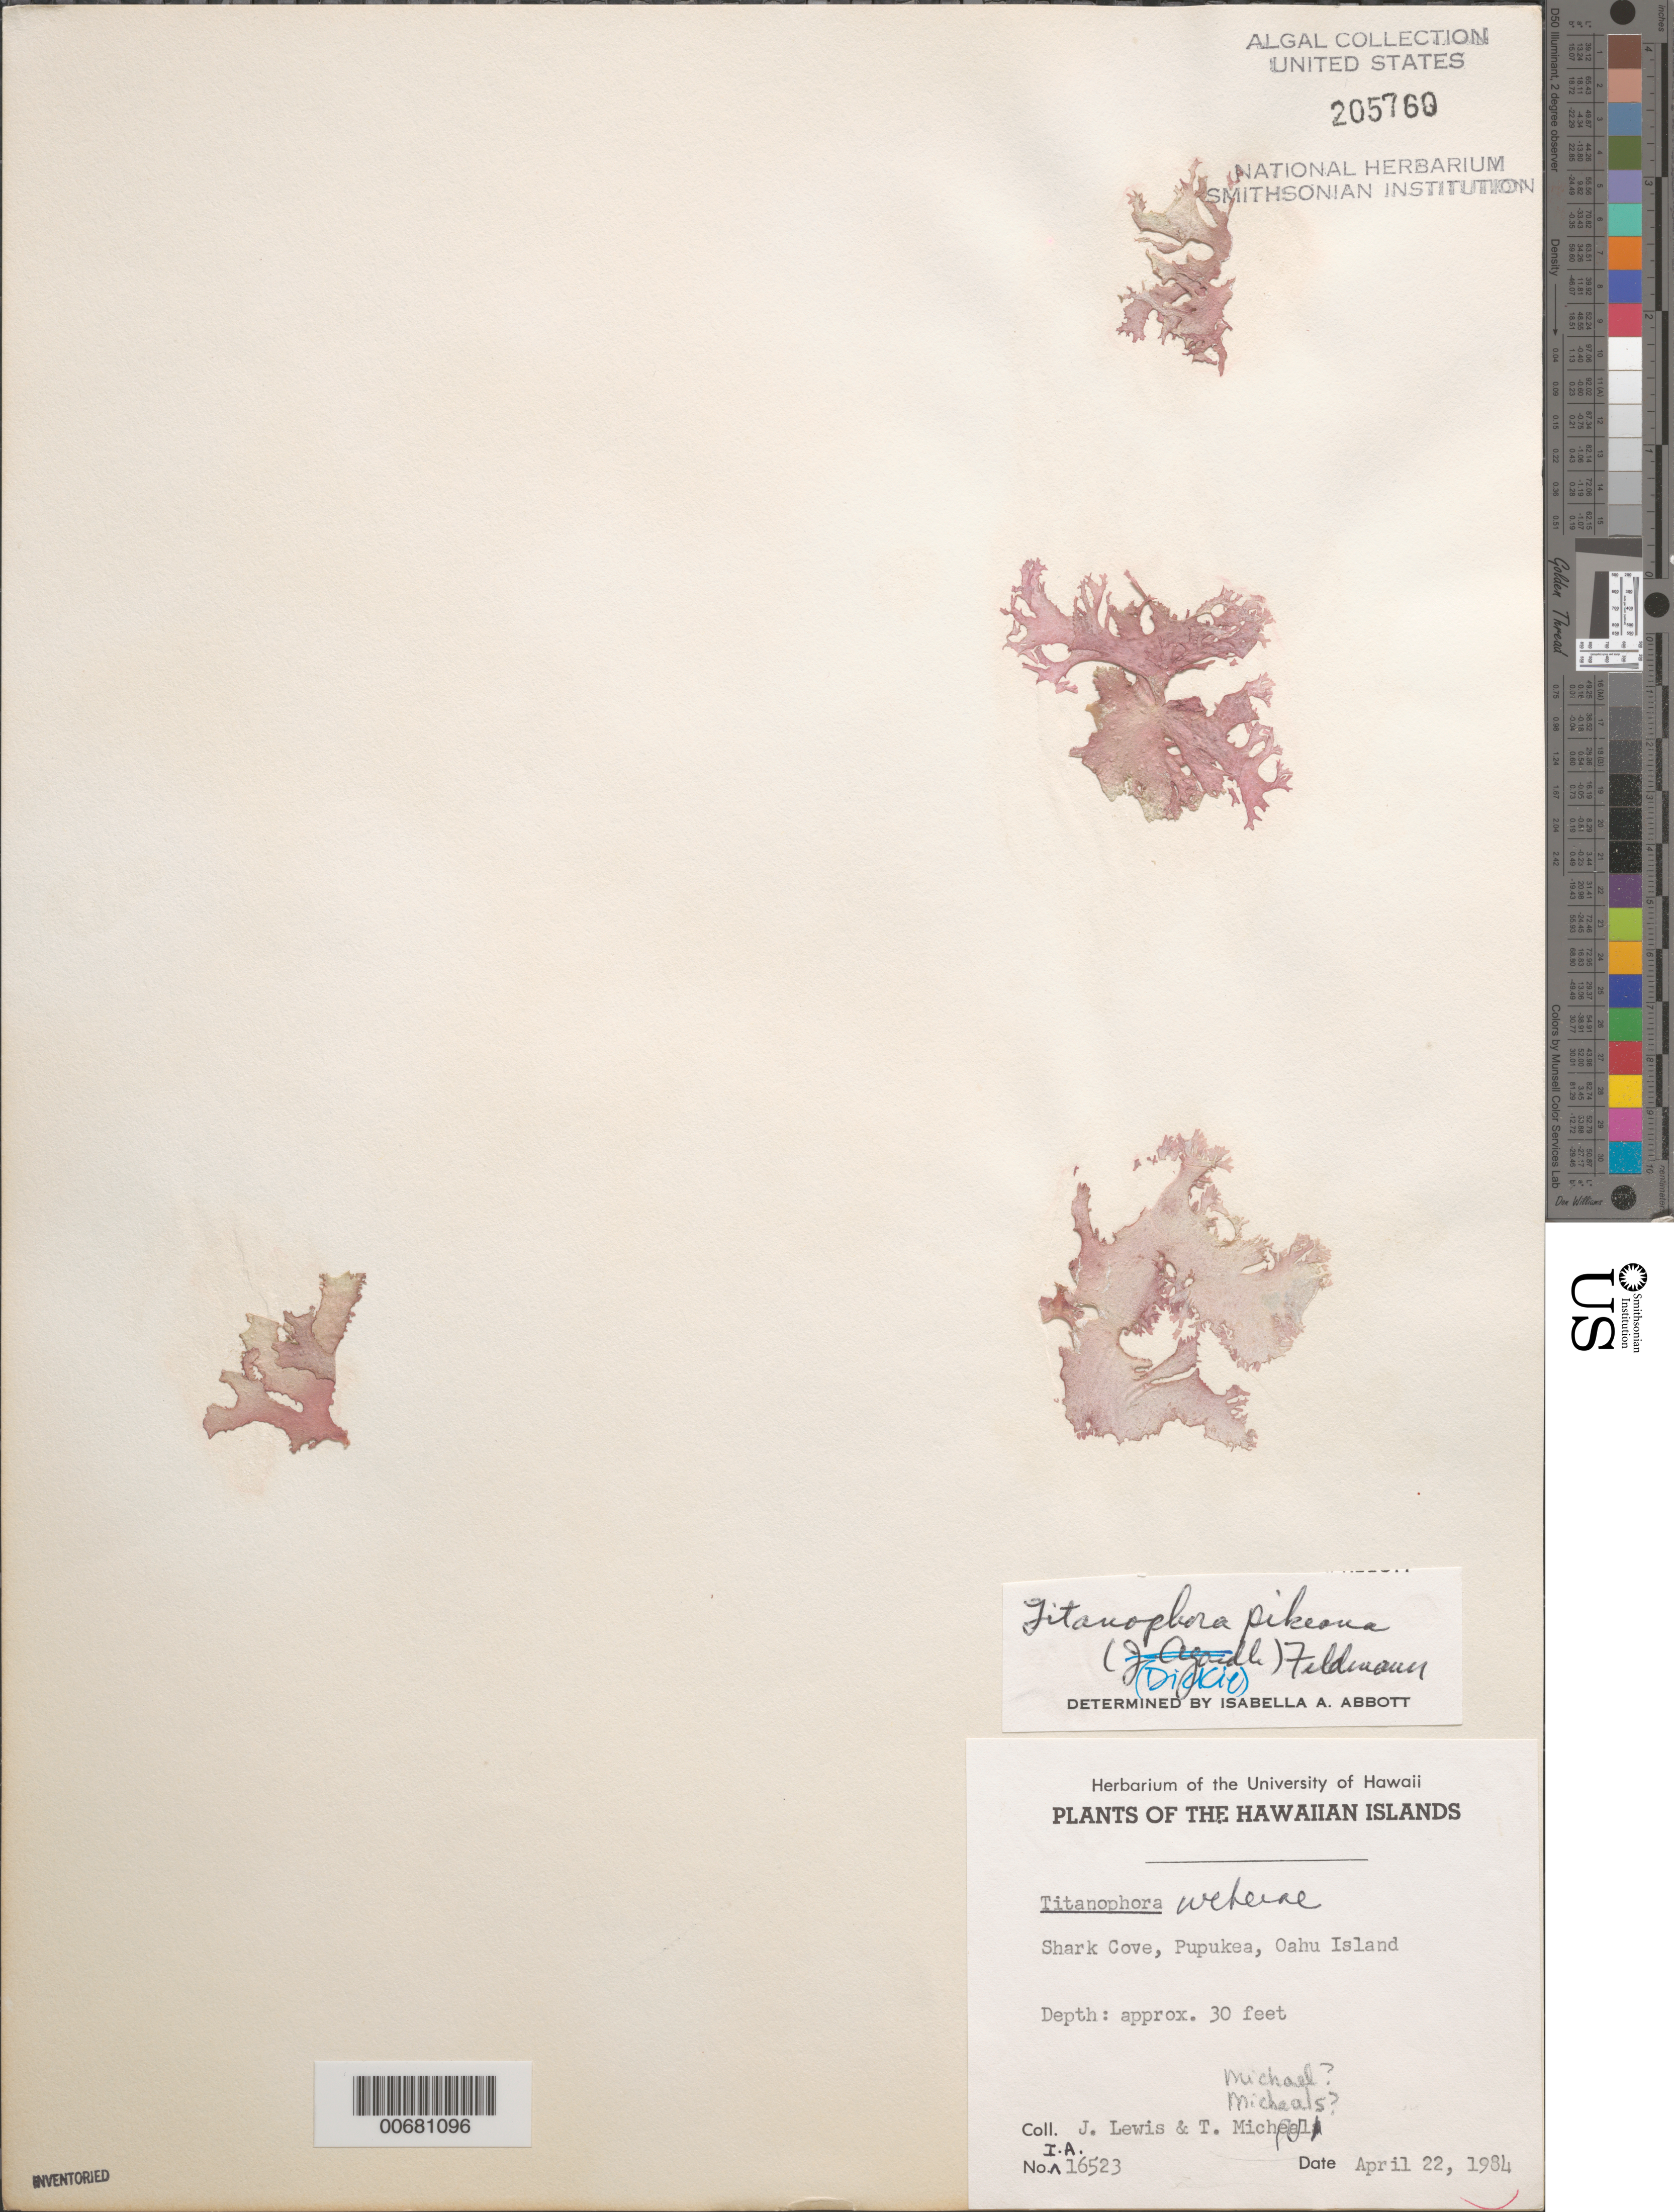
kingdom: Plantae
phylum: Rhodophyta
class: Florideophyceae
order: Nemastomatales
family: Schizymeniaceae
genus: Titanophora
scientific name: Titanophora pikeana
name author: (Dickie) Feldmann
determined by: Abbott, Isabella A.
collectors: J. Lewis & T. Michael or Micheals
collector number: IAA 16523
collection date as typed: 22 Apr 1984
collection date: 1984-04-22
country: United States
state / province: Hawaii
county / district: Honolulu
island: Oahu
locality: Shark Cove, Pupukea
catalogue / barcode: US 205760